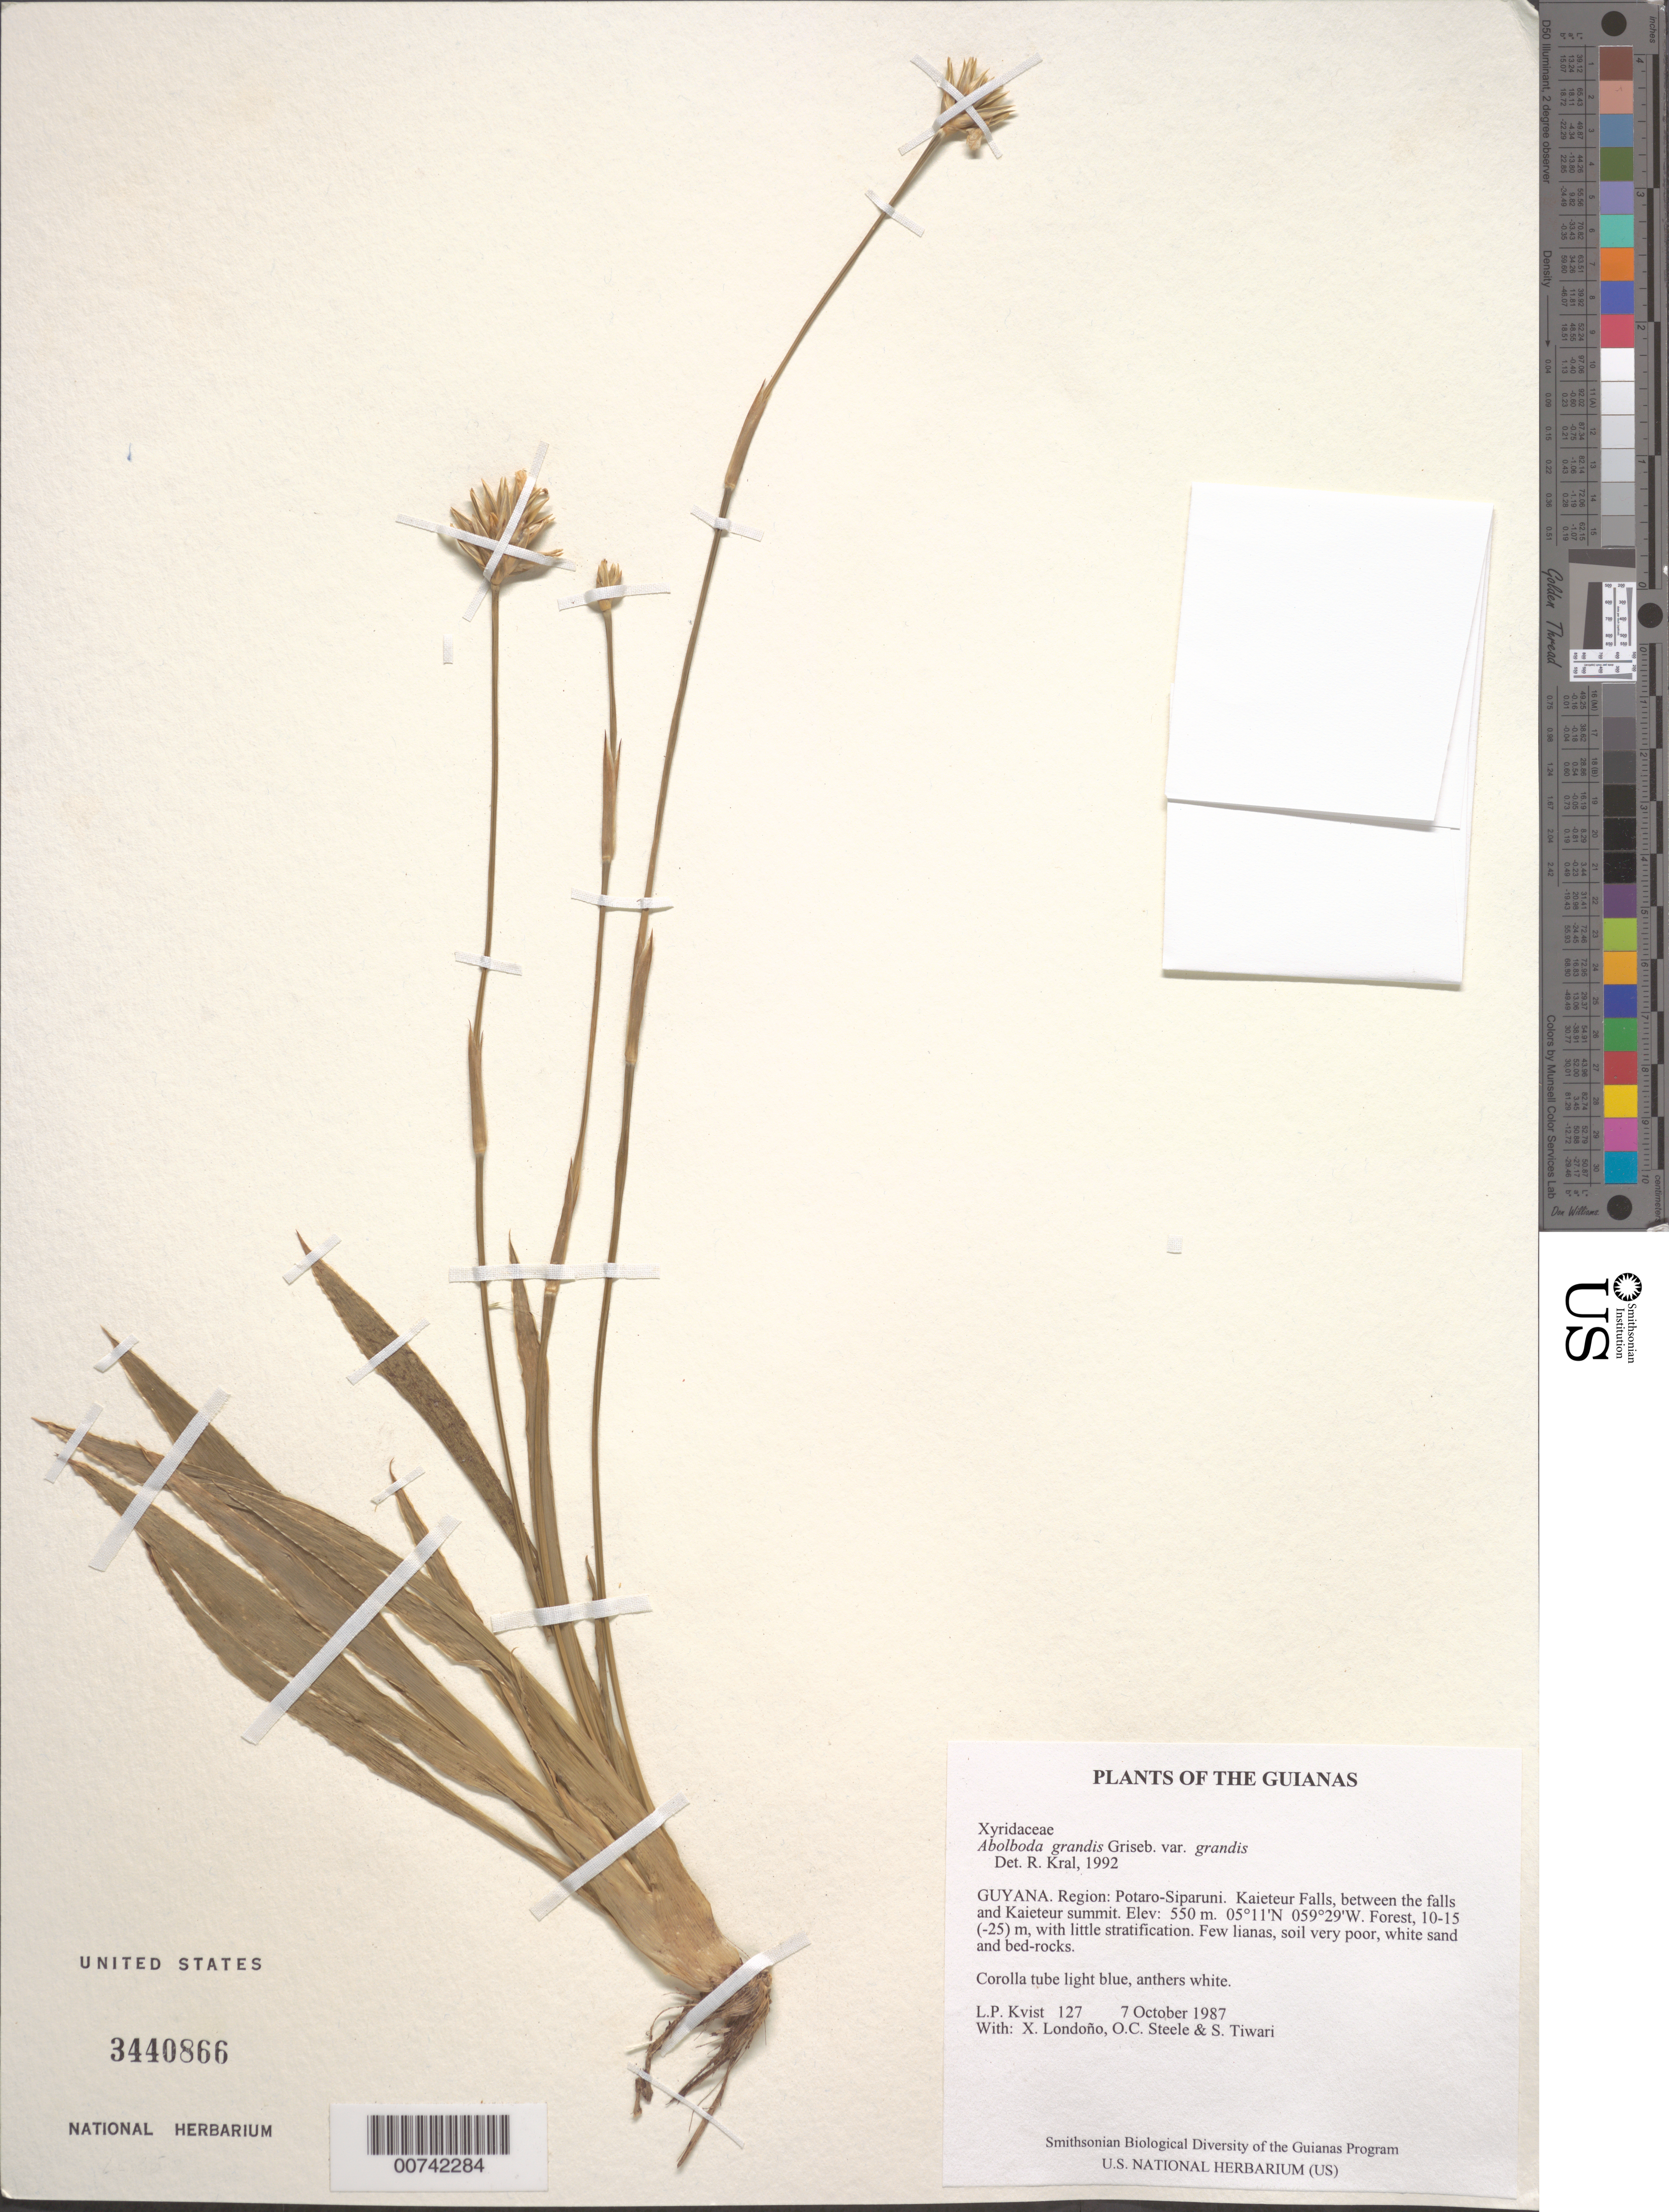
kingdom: Plantae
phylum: Tracheophyta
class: Liliopsida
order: Poales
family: Xyridaceae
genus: Abolboda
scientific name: Abolboda grandis var. grandis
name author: Griseb.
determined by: Kral, Robert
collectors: L. P. Kvist, X. Londoño, O. C. Steele & S. Tiwari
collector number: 127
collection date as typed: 7 October 1987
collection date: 1987-10-07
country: Guyana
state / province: Potaro-Siparuni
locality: Kaieteur Falls, between the falls and Kaieteur summit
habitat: Forest, 10-15 (-25) m, with little stratification. Few lianas, soil very poor, white sand and bed-rocks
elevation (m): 550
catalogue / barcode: US 3440866